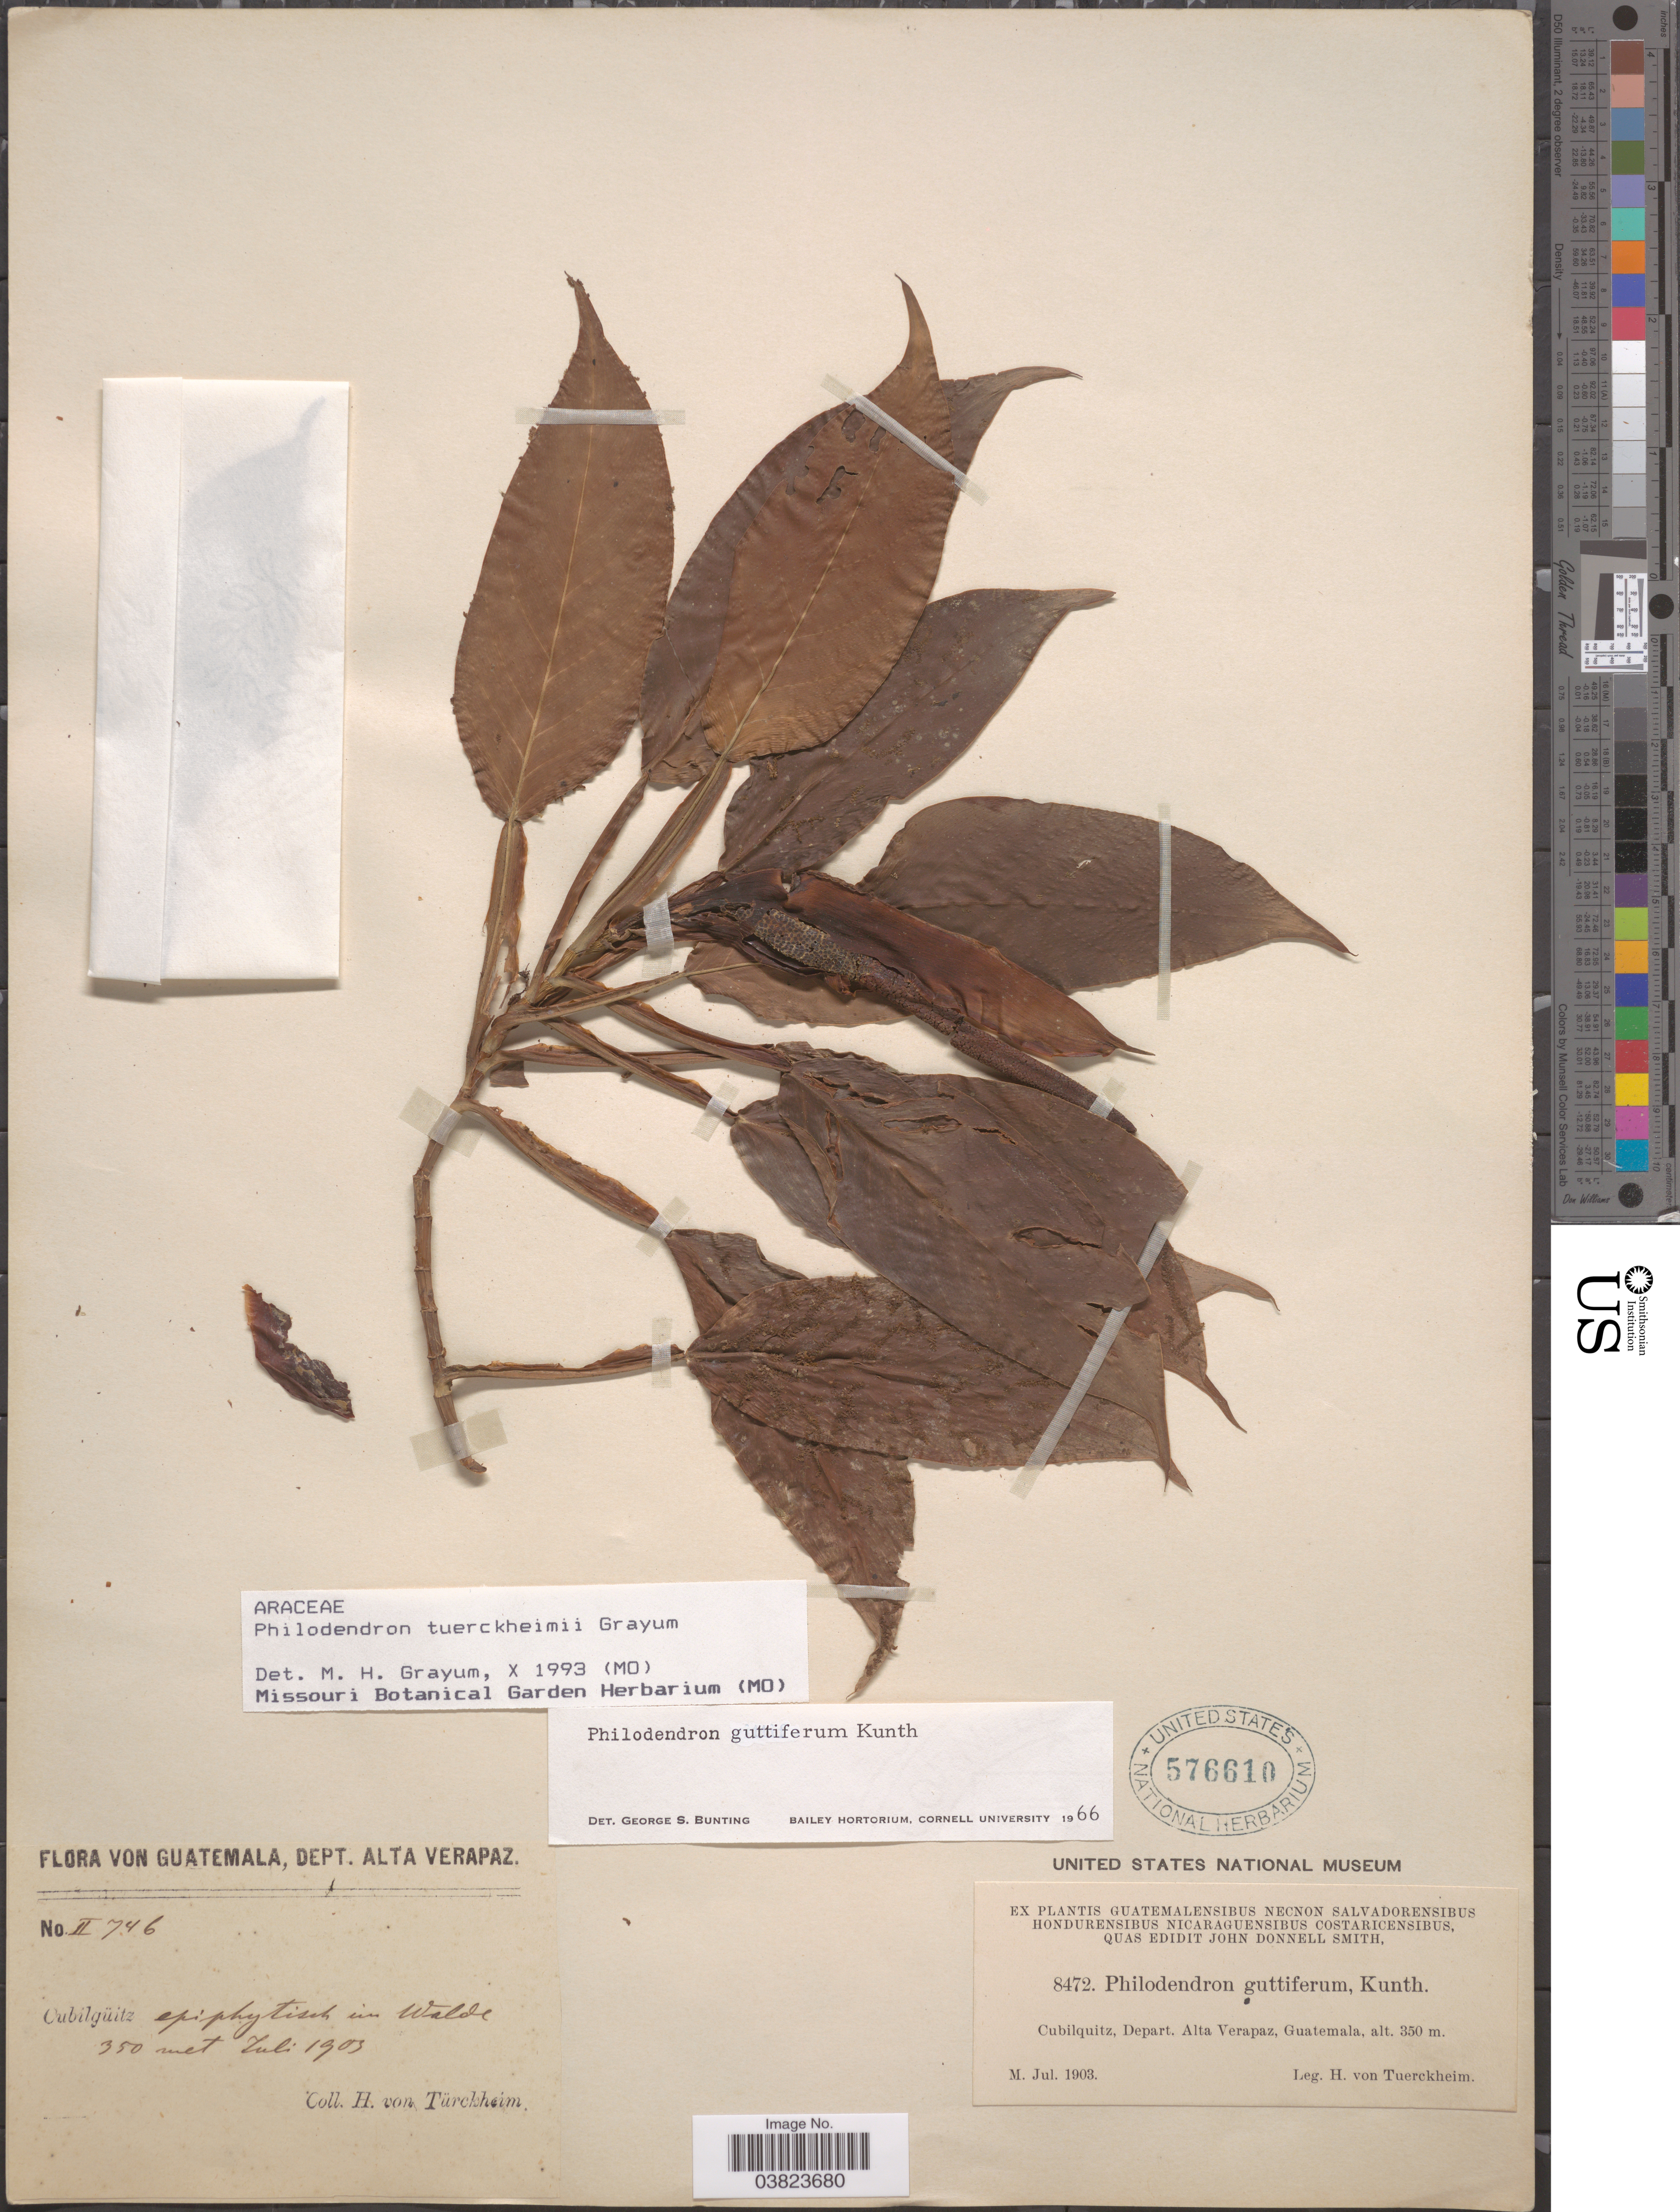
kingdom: Plantae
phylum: Tracheophyta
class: Liliopsida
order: Alismatales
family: Araceae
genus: Philodendron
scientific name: Philodendron tuerckheimii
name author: Grayam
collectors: H. von Türckheim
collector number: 8472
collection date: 1903-07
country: Guatemala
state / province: Alta Verapaz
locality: Cubilquitz, Depart. Alta Verapaz.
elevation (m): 350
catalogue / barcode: US 576610